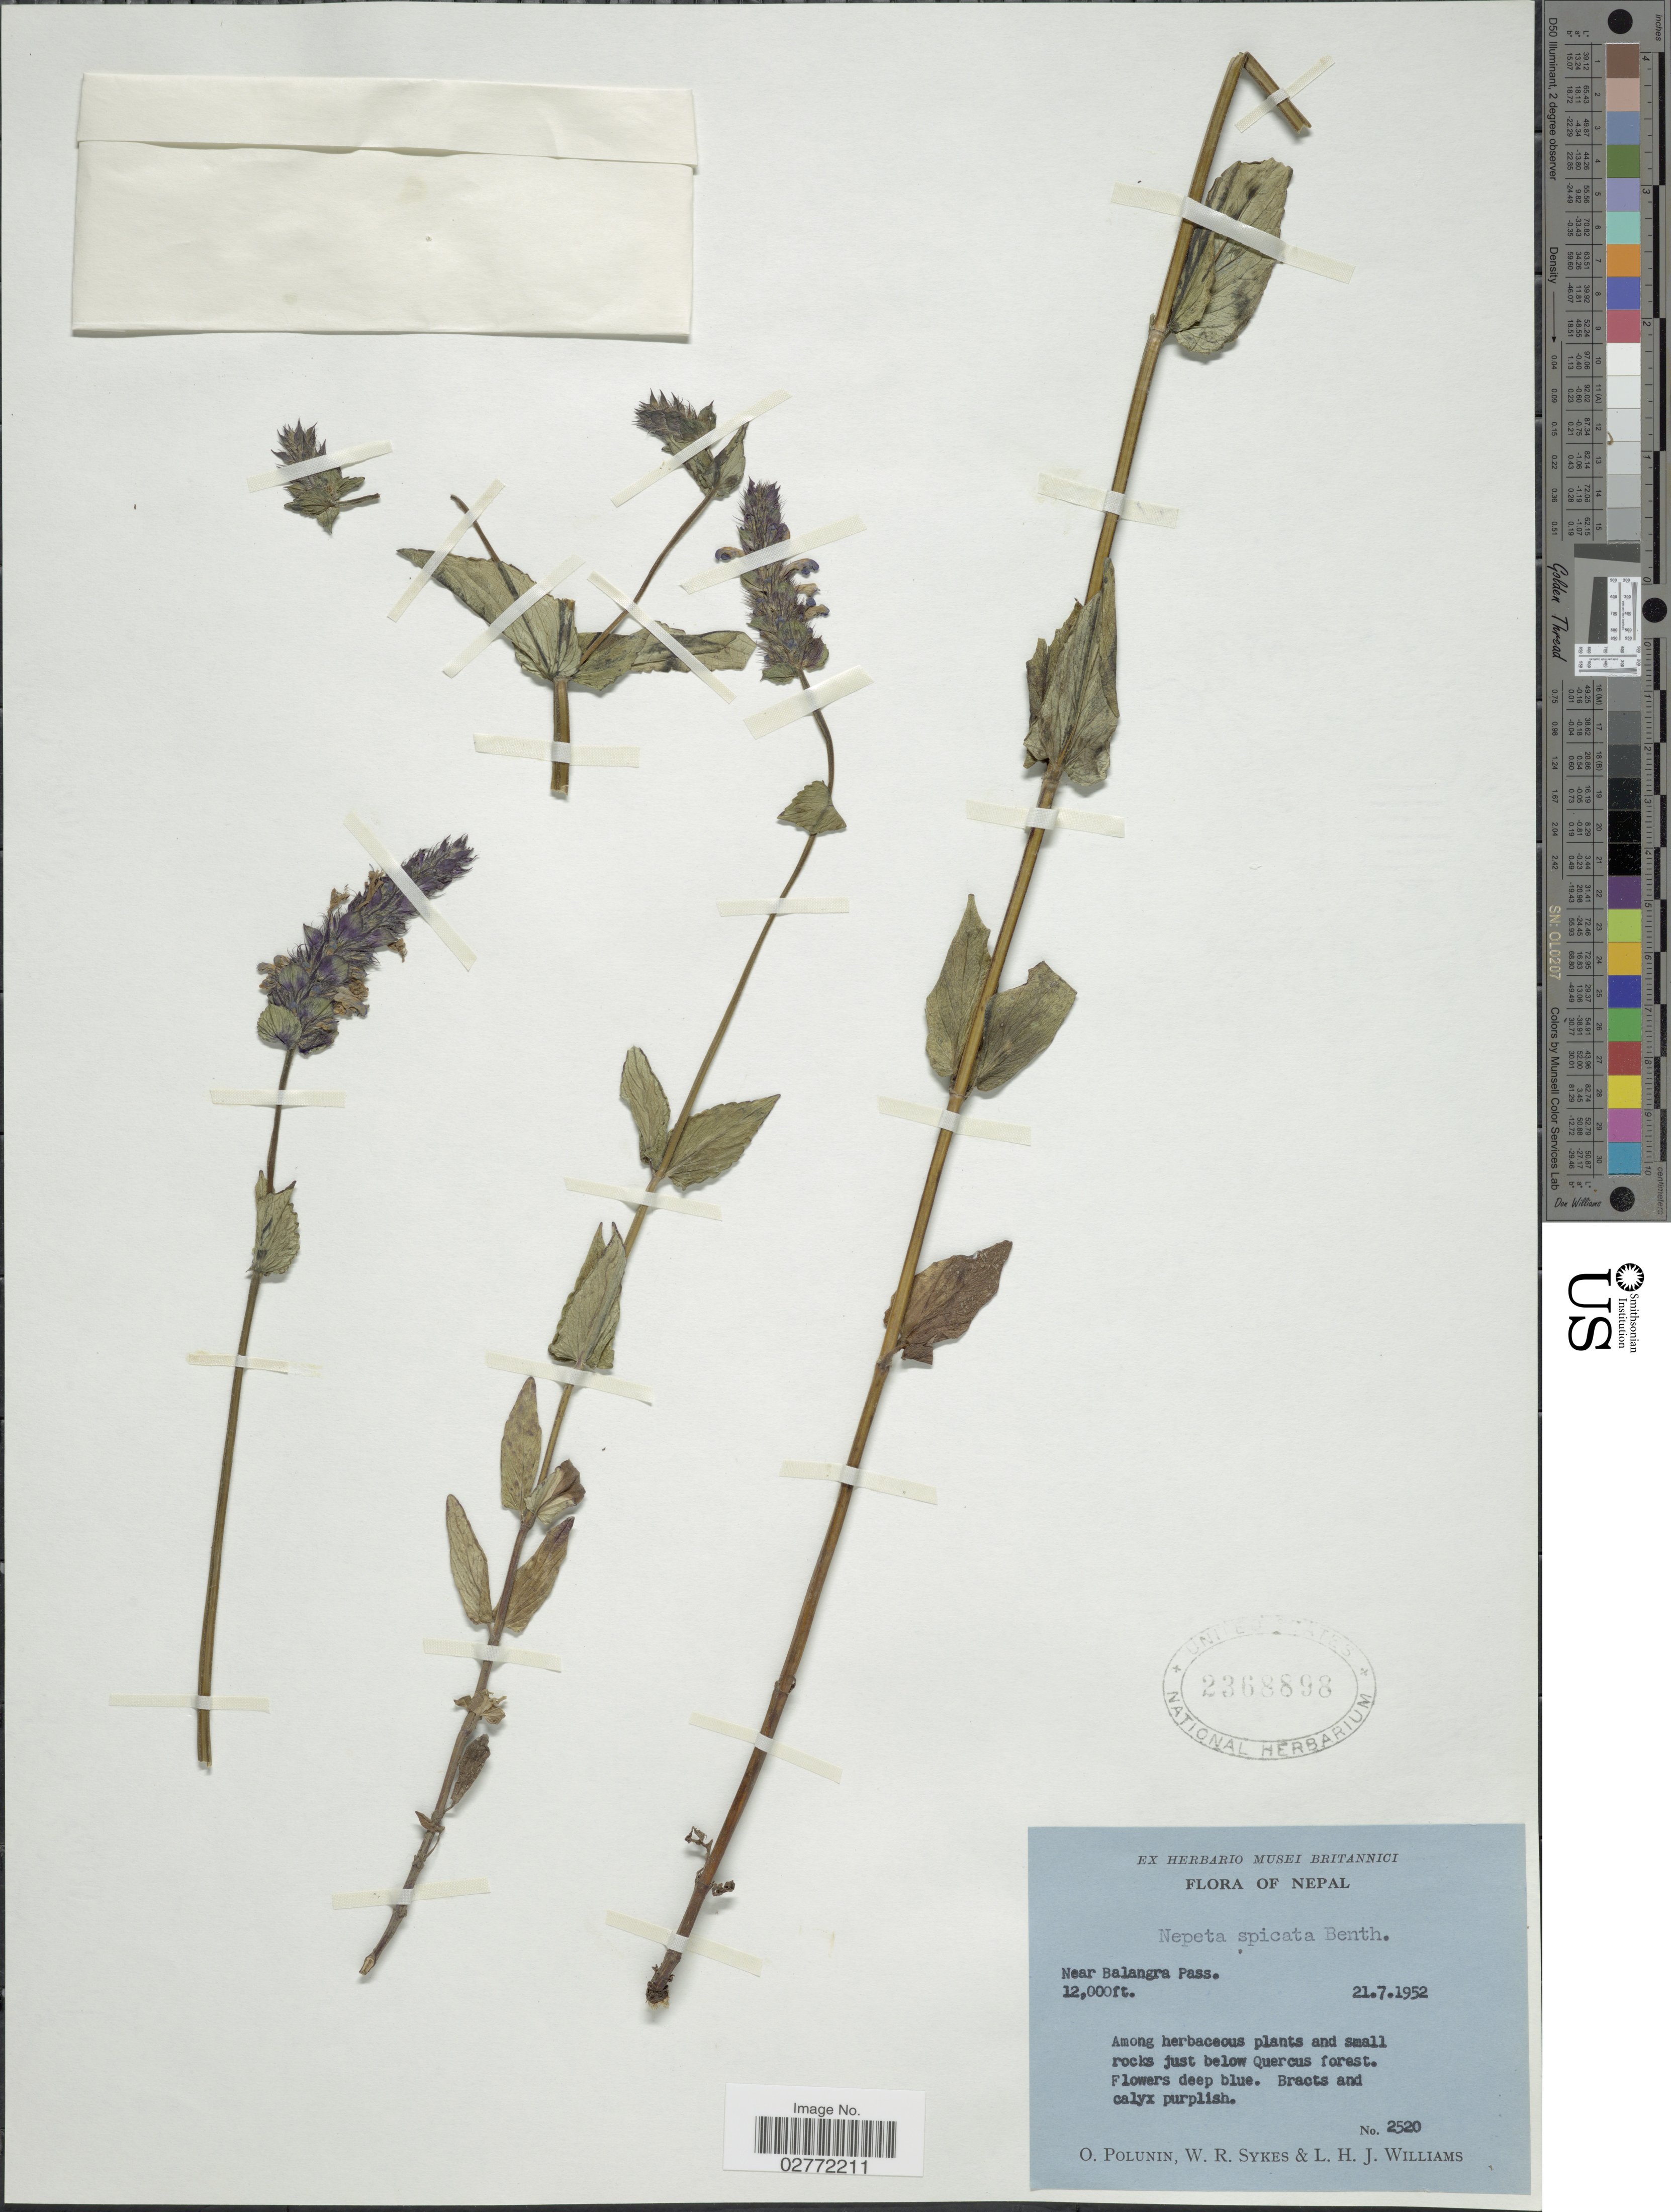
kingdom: Plantae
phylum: Tracheophyta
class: Magnoliopsida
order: Lamiales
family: Lamiaceae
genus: Nepeta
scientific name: Nepeta spicata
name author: Benth.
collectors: O. V. Polunin, W. R. Sykes & L. H. J. Williams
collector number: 2520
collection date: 1952-07-21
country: Nepal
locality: Near Balangra Pass.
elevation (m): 3658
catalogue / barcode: US 2368898